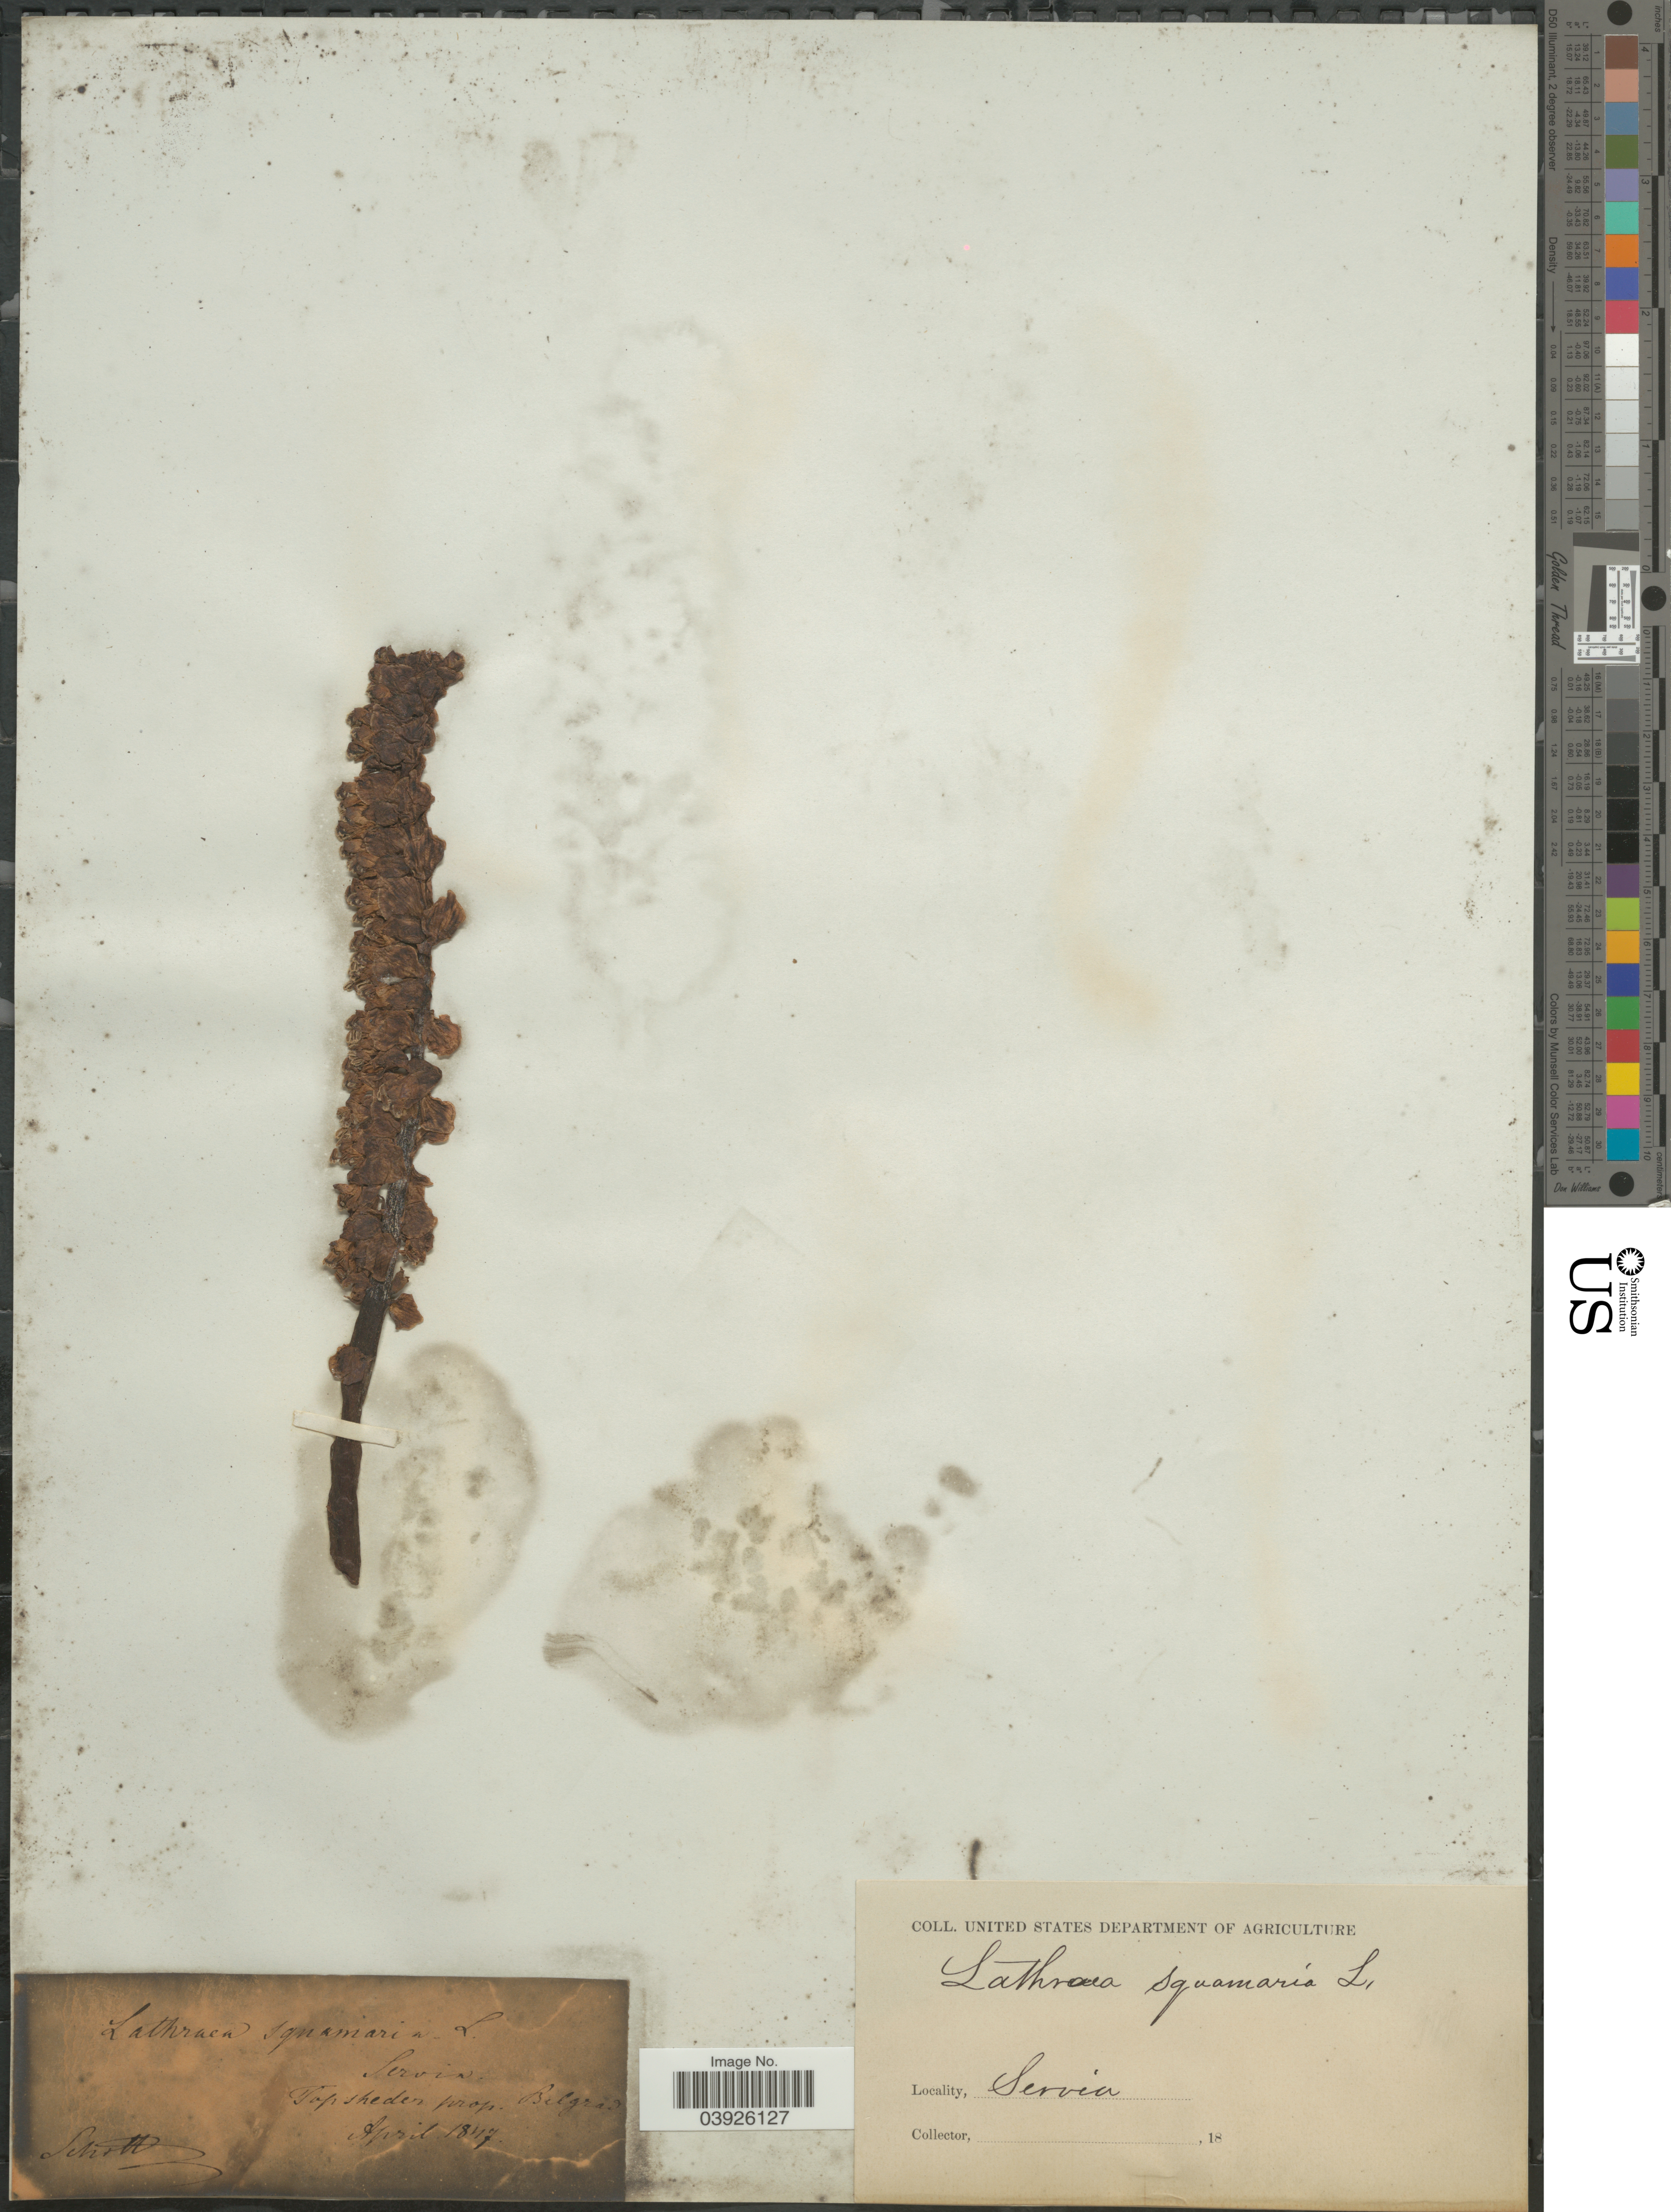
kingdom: Plantae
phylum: Tracheophyta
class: Magnoliopsida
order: Lamiales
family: Orobanchaceae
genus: Lathraea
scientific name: Lathraea squamaria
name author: L.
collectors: -. Schottz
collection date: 1847-04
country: Serbia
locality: Servia. Topsheden prop. Belgrad.